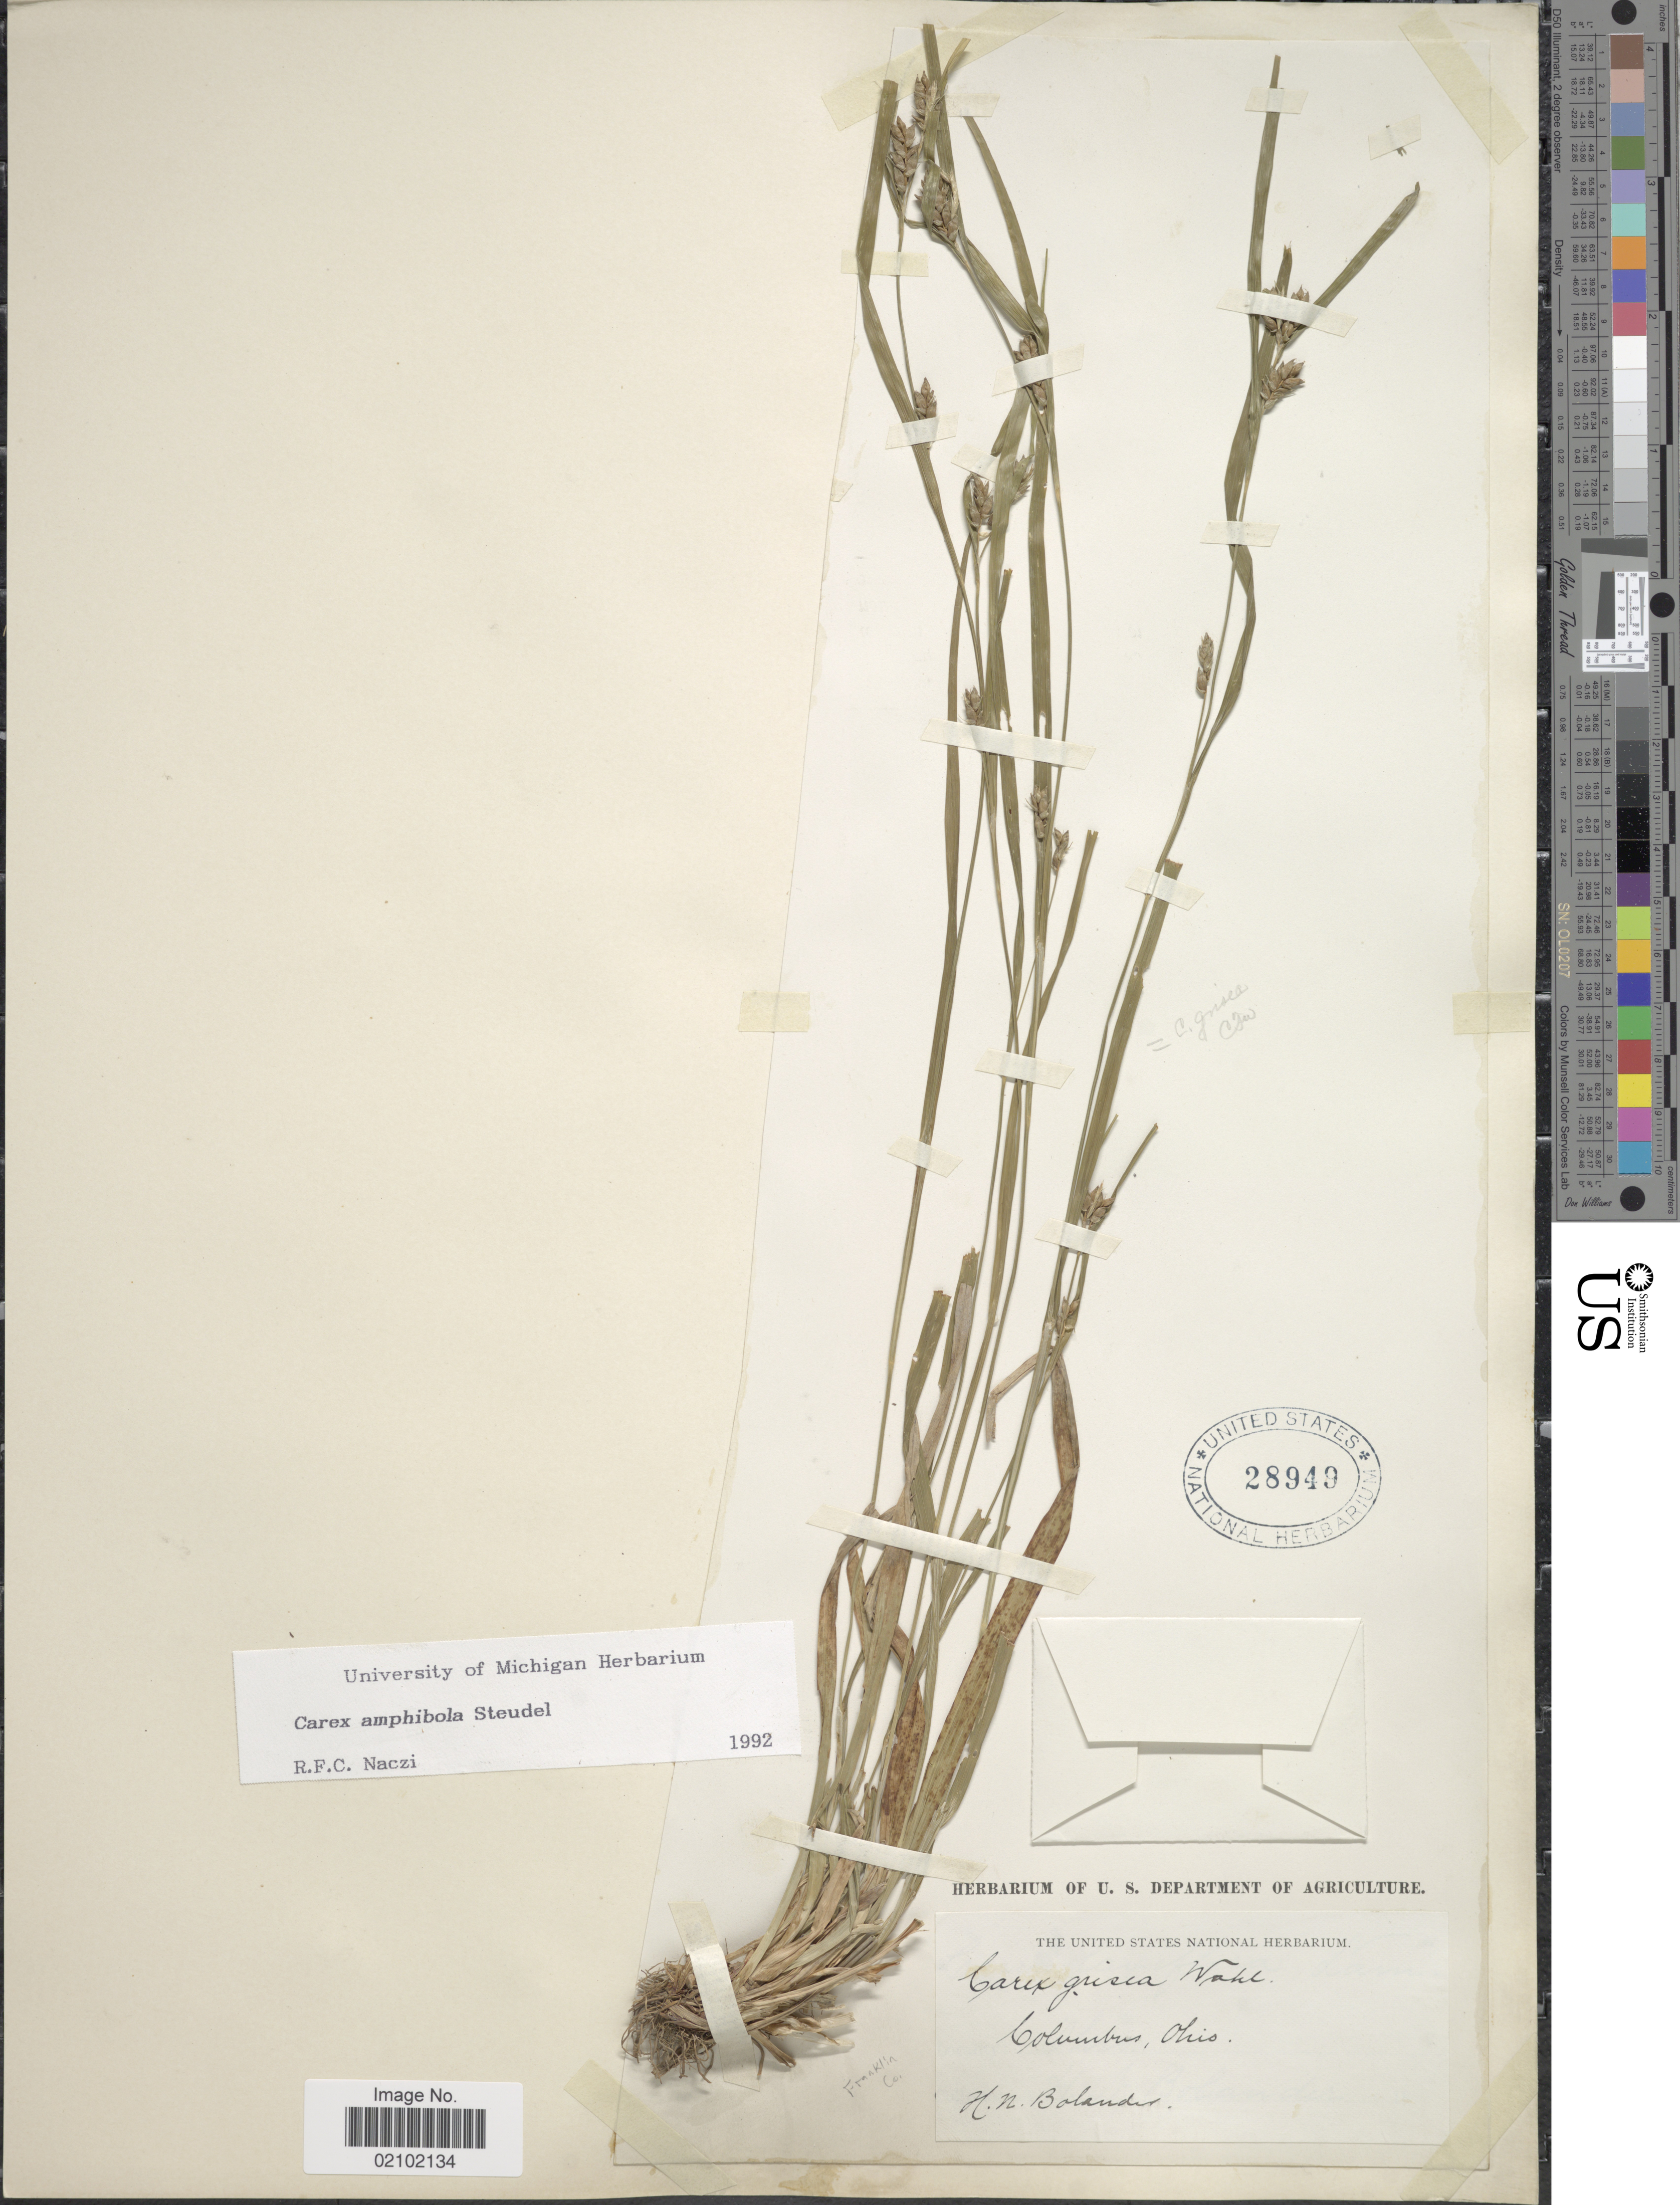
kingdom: Plantae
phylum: Tracheophyta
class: Liliopsida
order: Poales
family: Cyperaceae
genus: Carex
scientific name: Carex amphibola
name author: Steud.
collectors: H. Bolander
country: United States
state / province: Ohio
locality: Columbus, Franklin Co.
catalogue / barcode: US 28949